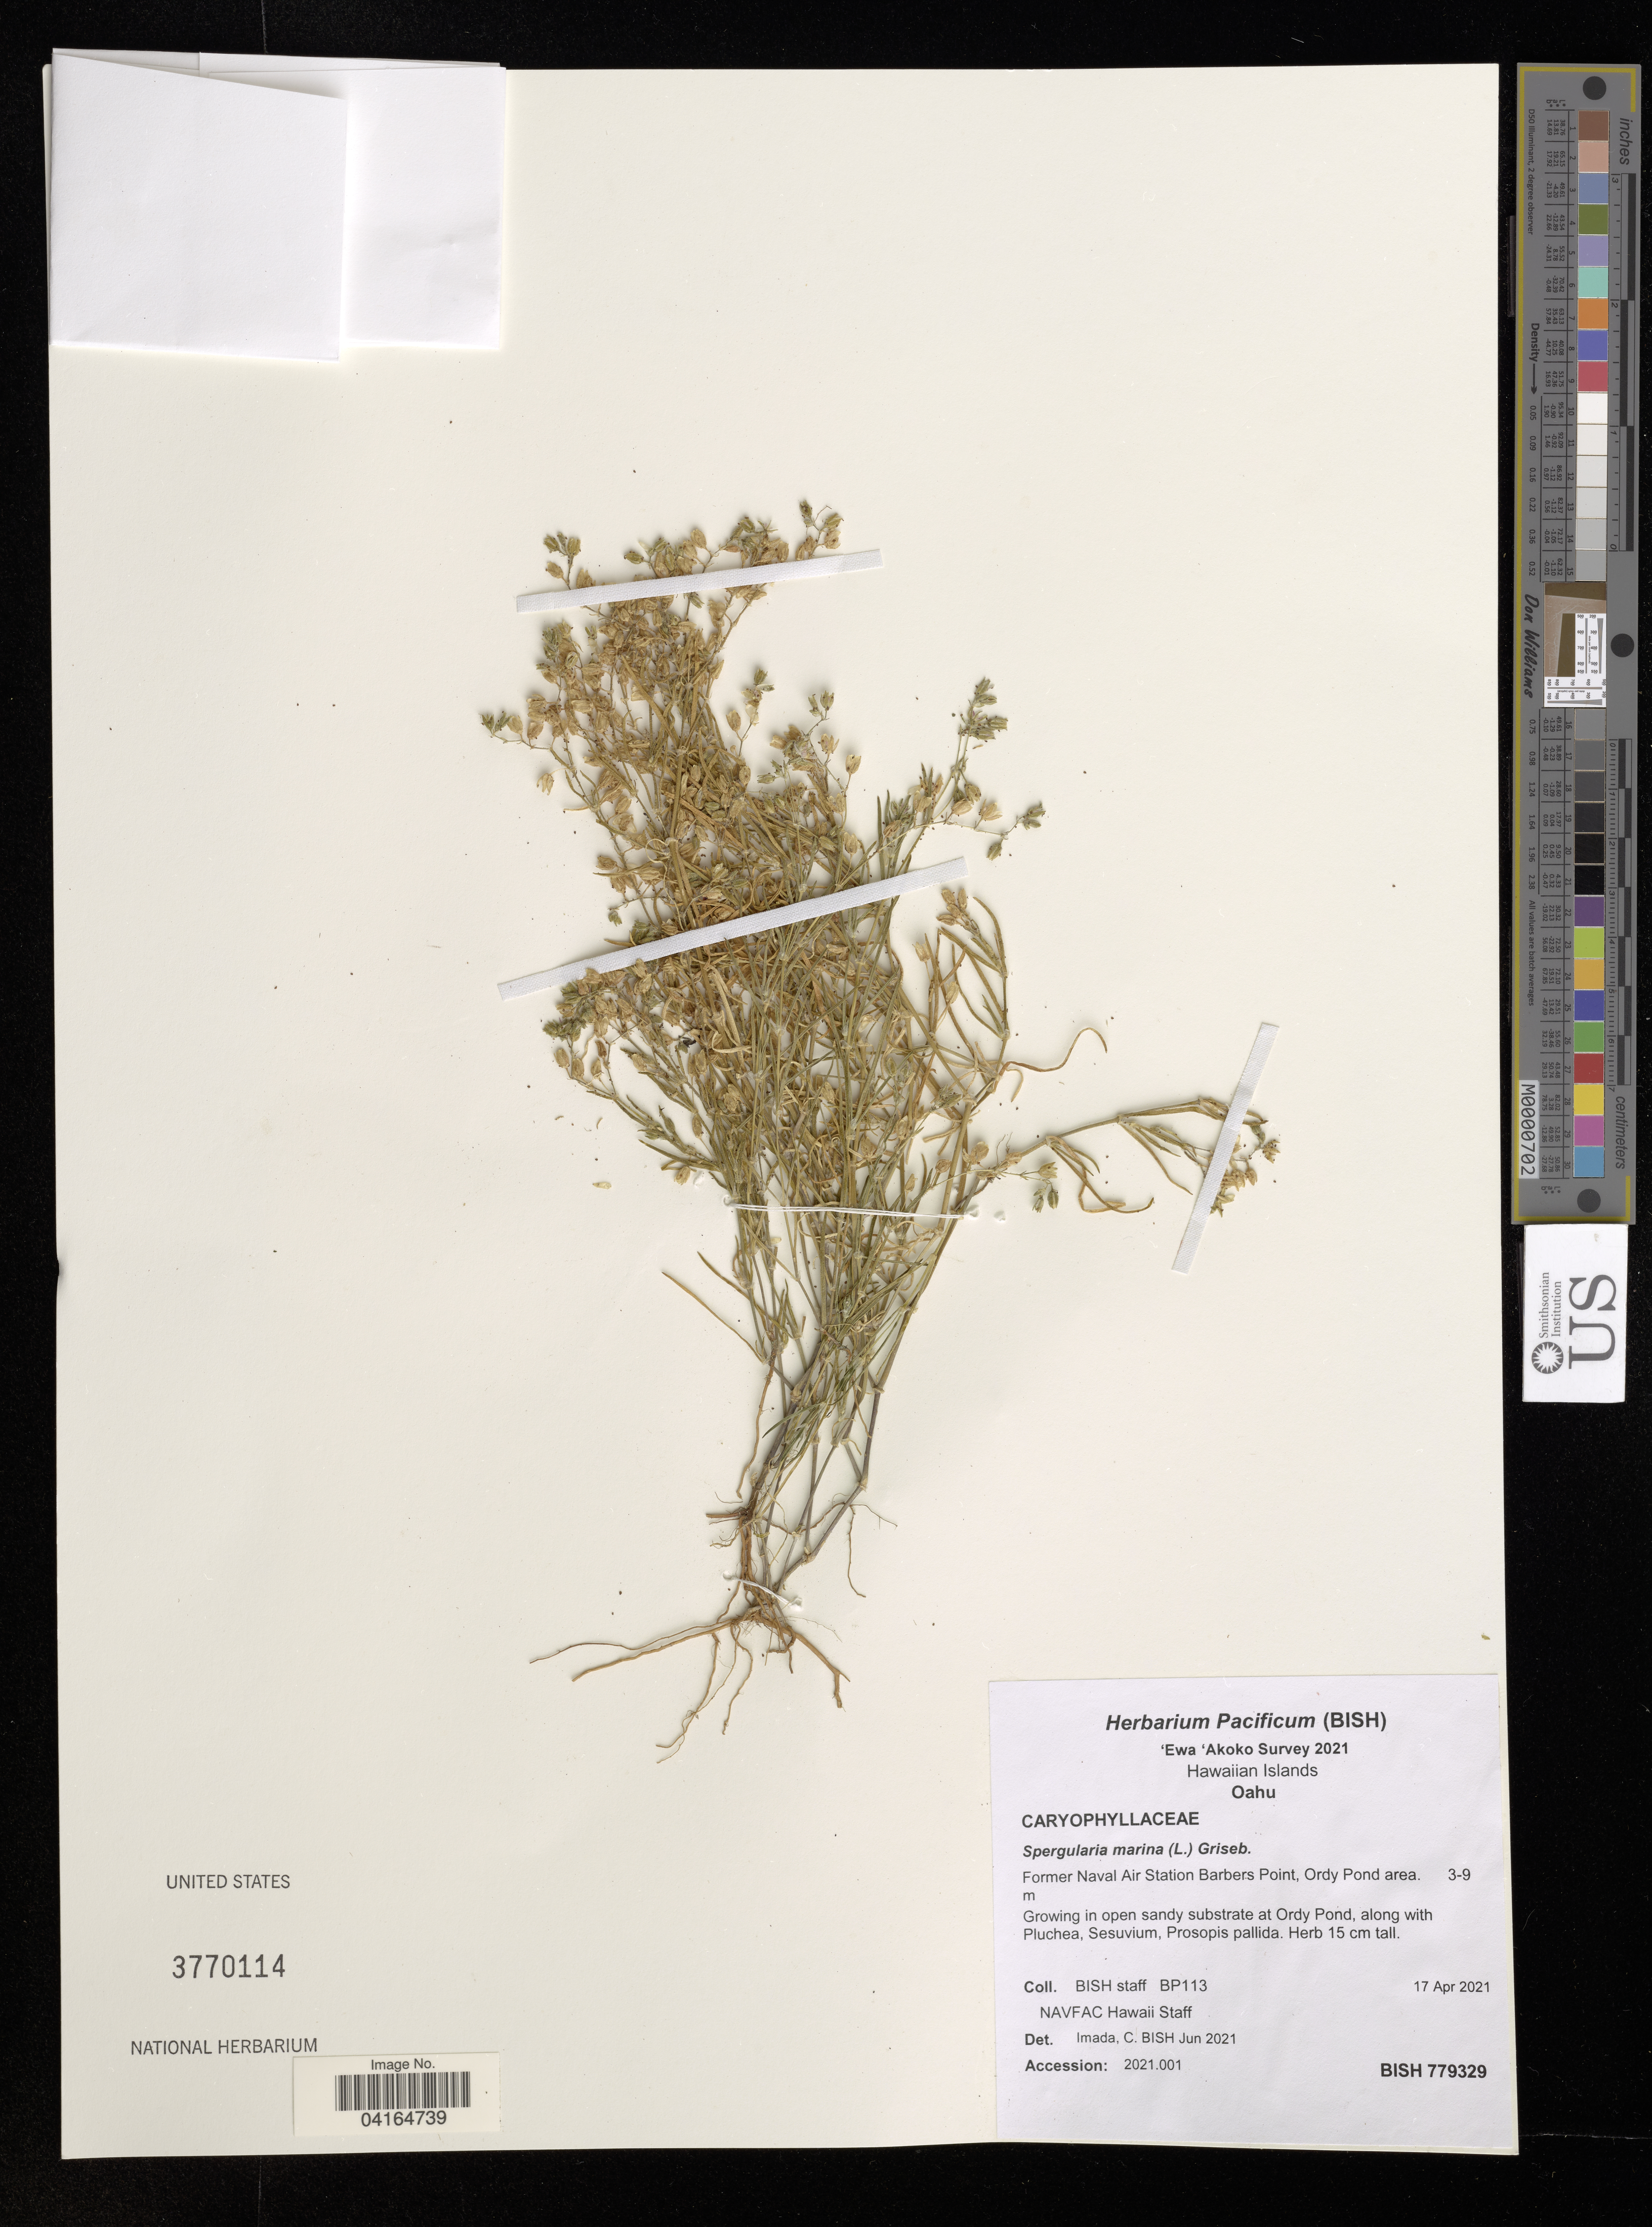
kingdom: Plantae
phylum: Tracheophyta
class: Magnoliopsida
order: Caryophyllales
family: Caryophyllaceae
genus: Spergularia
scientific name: Spergularia marina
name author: (L.) Griseb.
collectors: Bernice P. Bishop Museum & N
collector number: BP113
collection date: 2021-04-17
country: United States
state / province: Hawaii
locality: Hawaiian Islands. Oahu. Former Naval Air Station Barbers Point, Ordy Pond area.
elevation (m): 3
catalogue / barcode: US 3770114